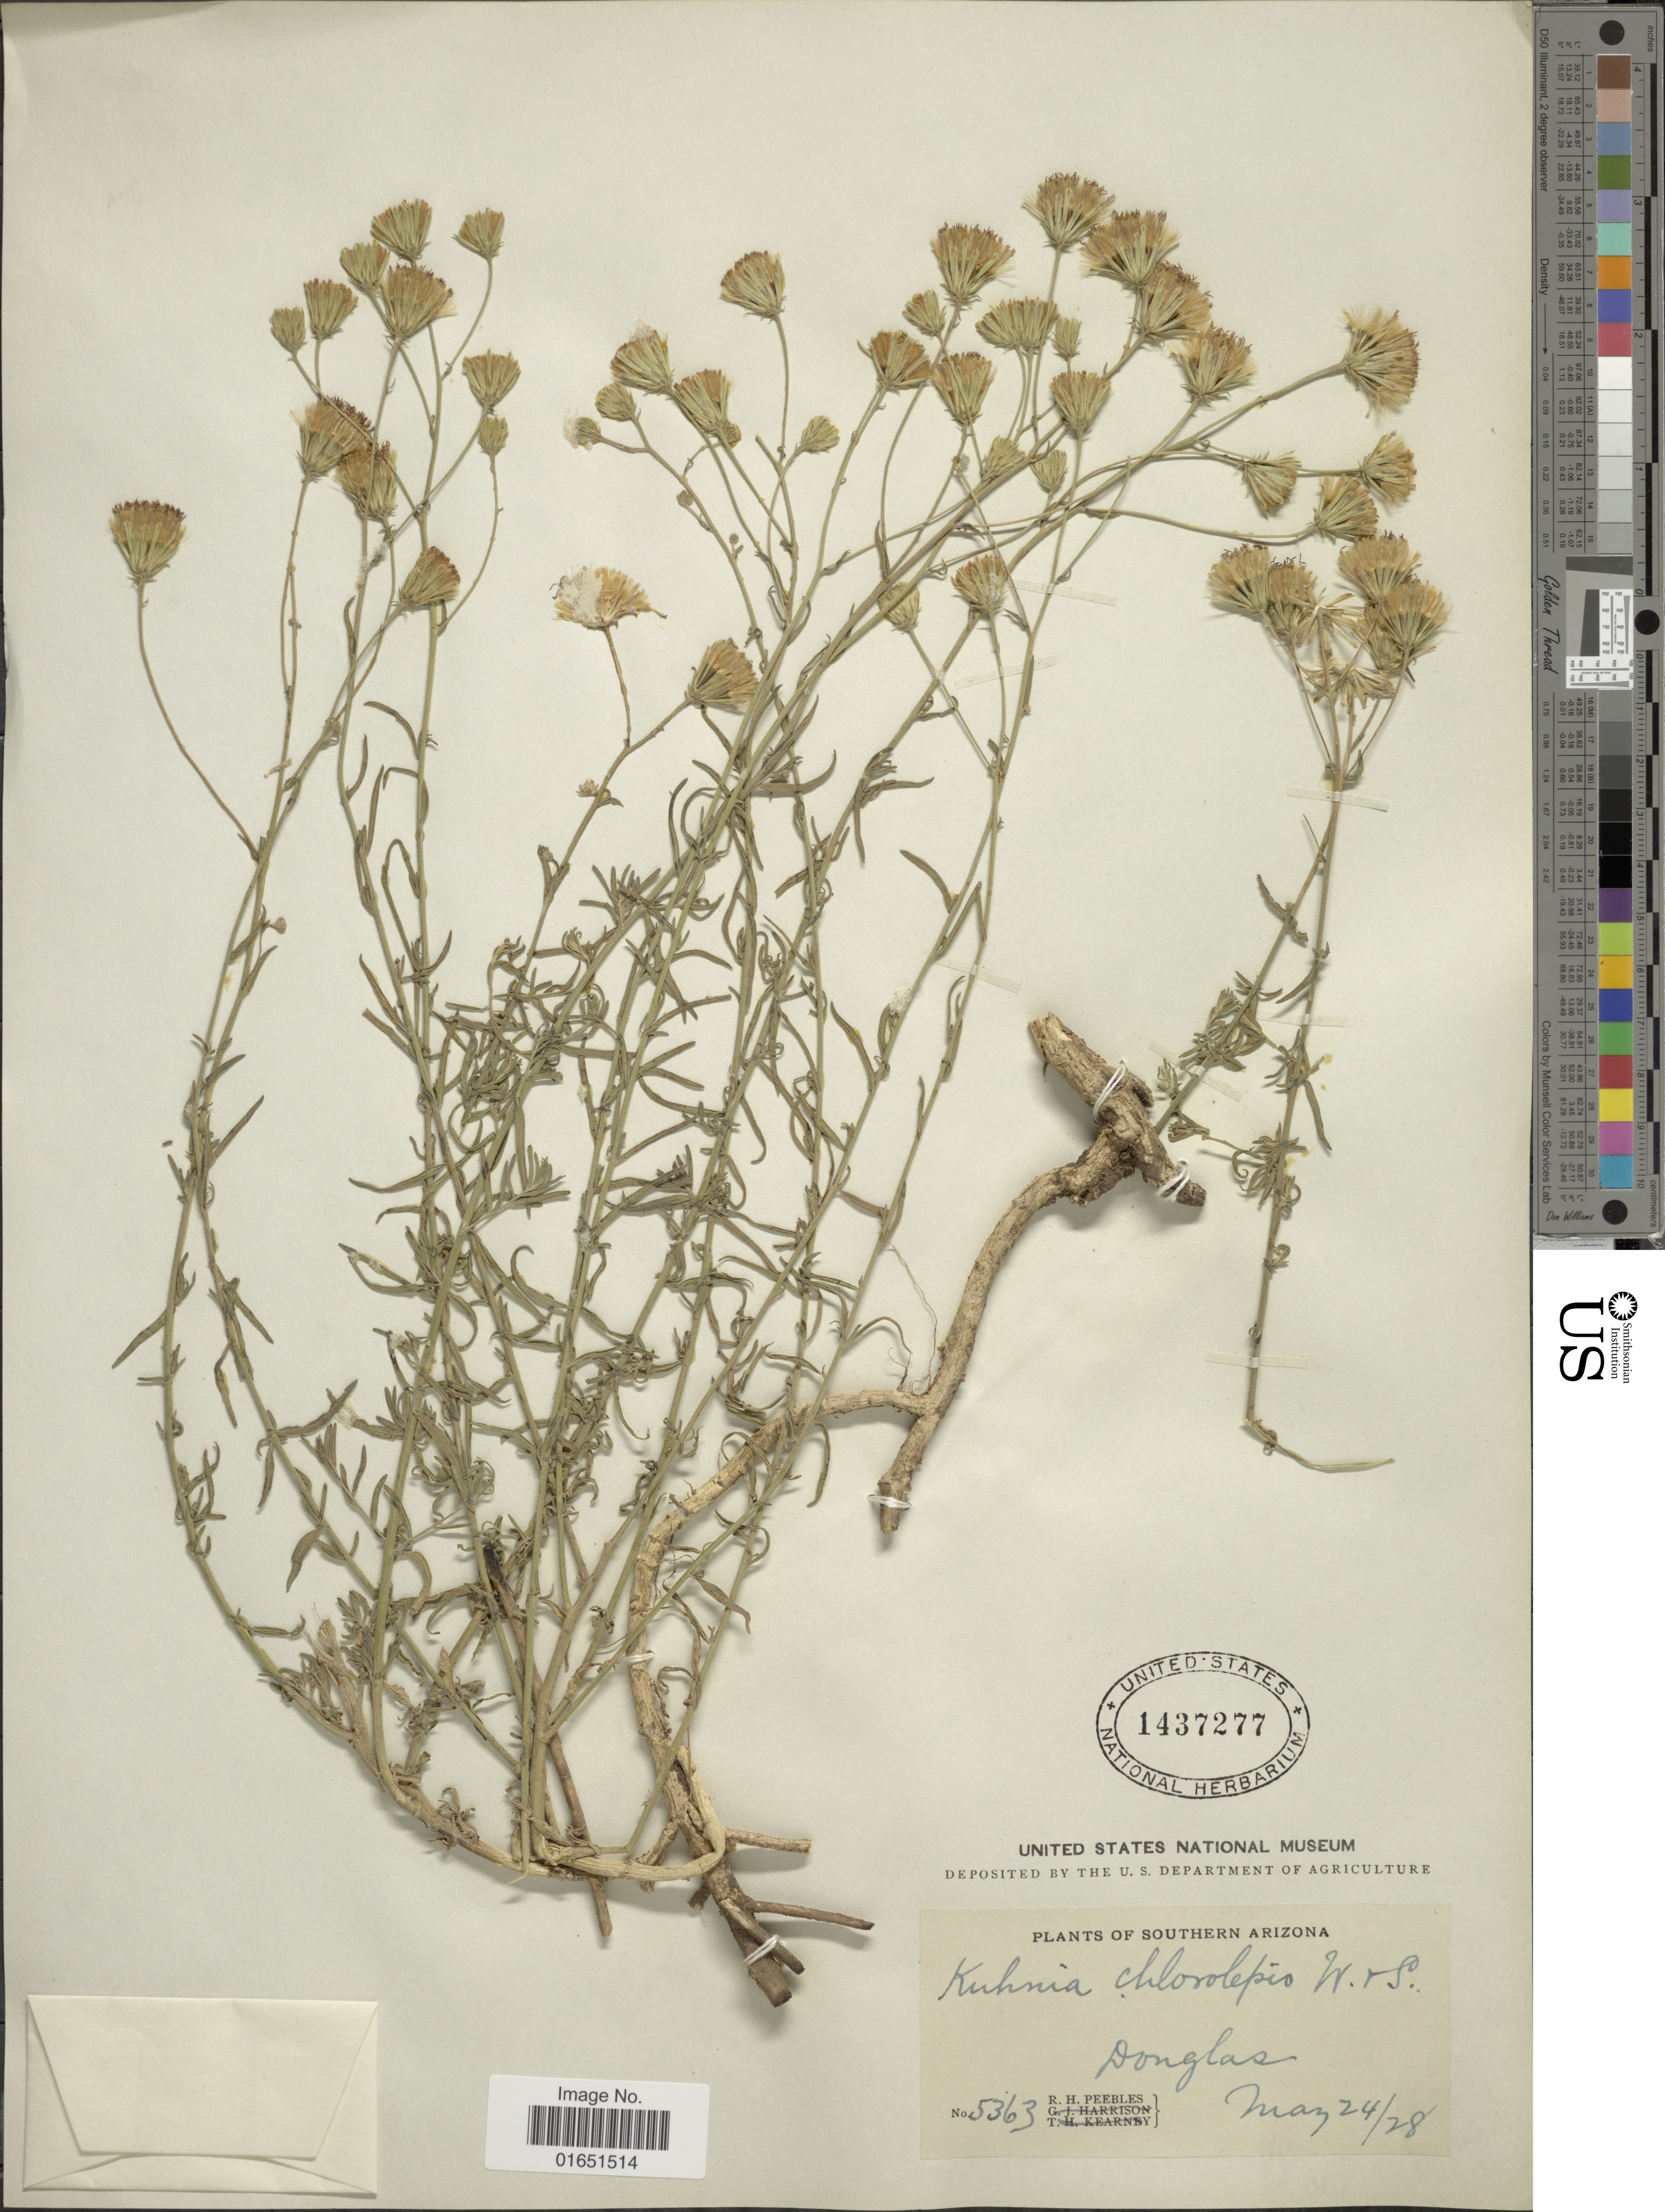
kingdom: Plantae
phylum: Tracheophyta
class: Magnoliopsida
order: Asterales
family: Asteraceae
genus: Brickellia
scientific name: Brickellia rosmarinifolia var. chlorolepis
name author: (Wooton & Standl.) W.A. Weber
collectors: R. H. Peebles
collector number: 5363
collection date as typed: Transcribed d/m/y: 24/5/28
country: United States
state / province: Arizona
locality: Southern Arizona, Douglas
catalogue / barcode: US 1437277